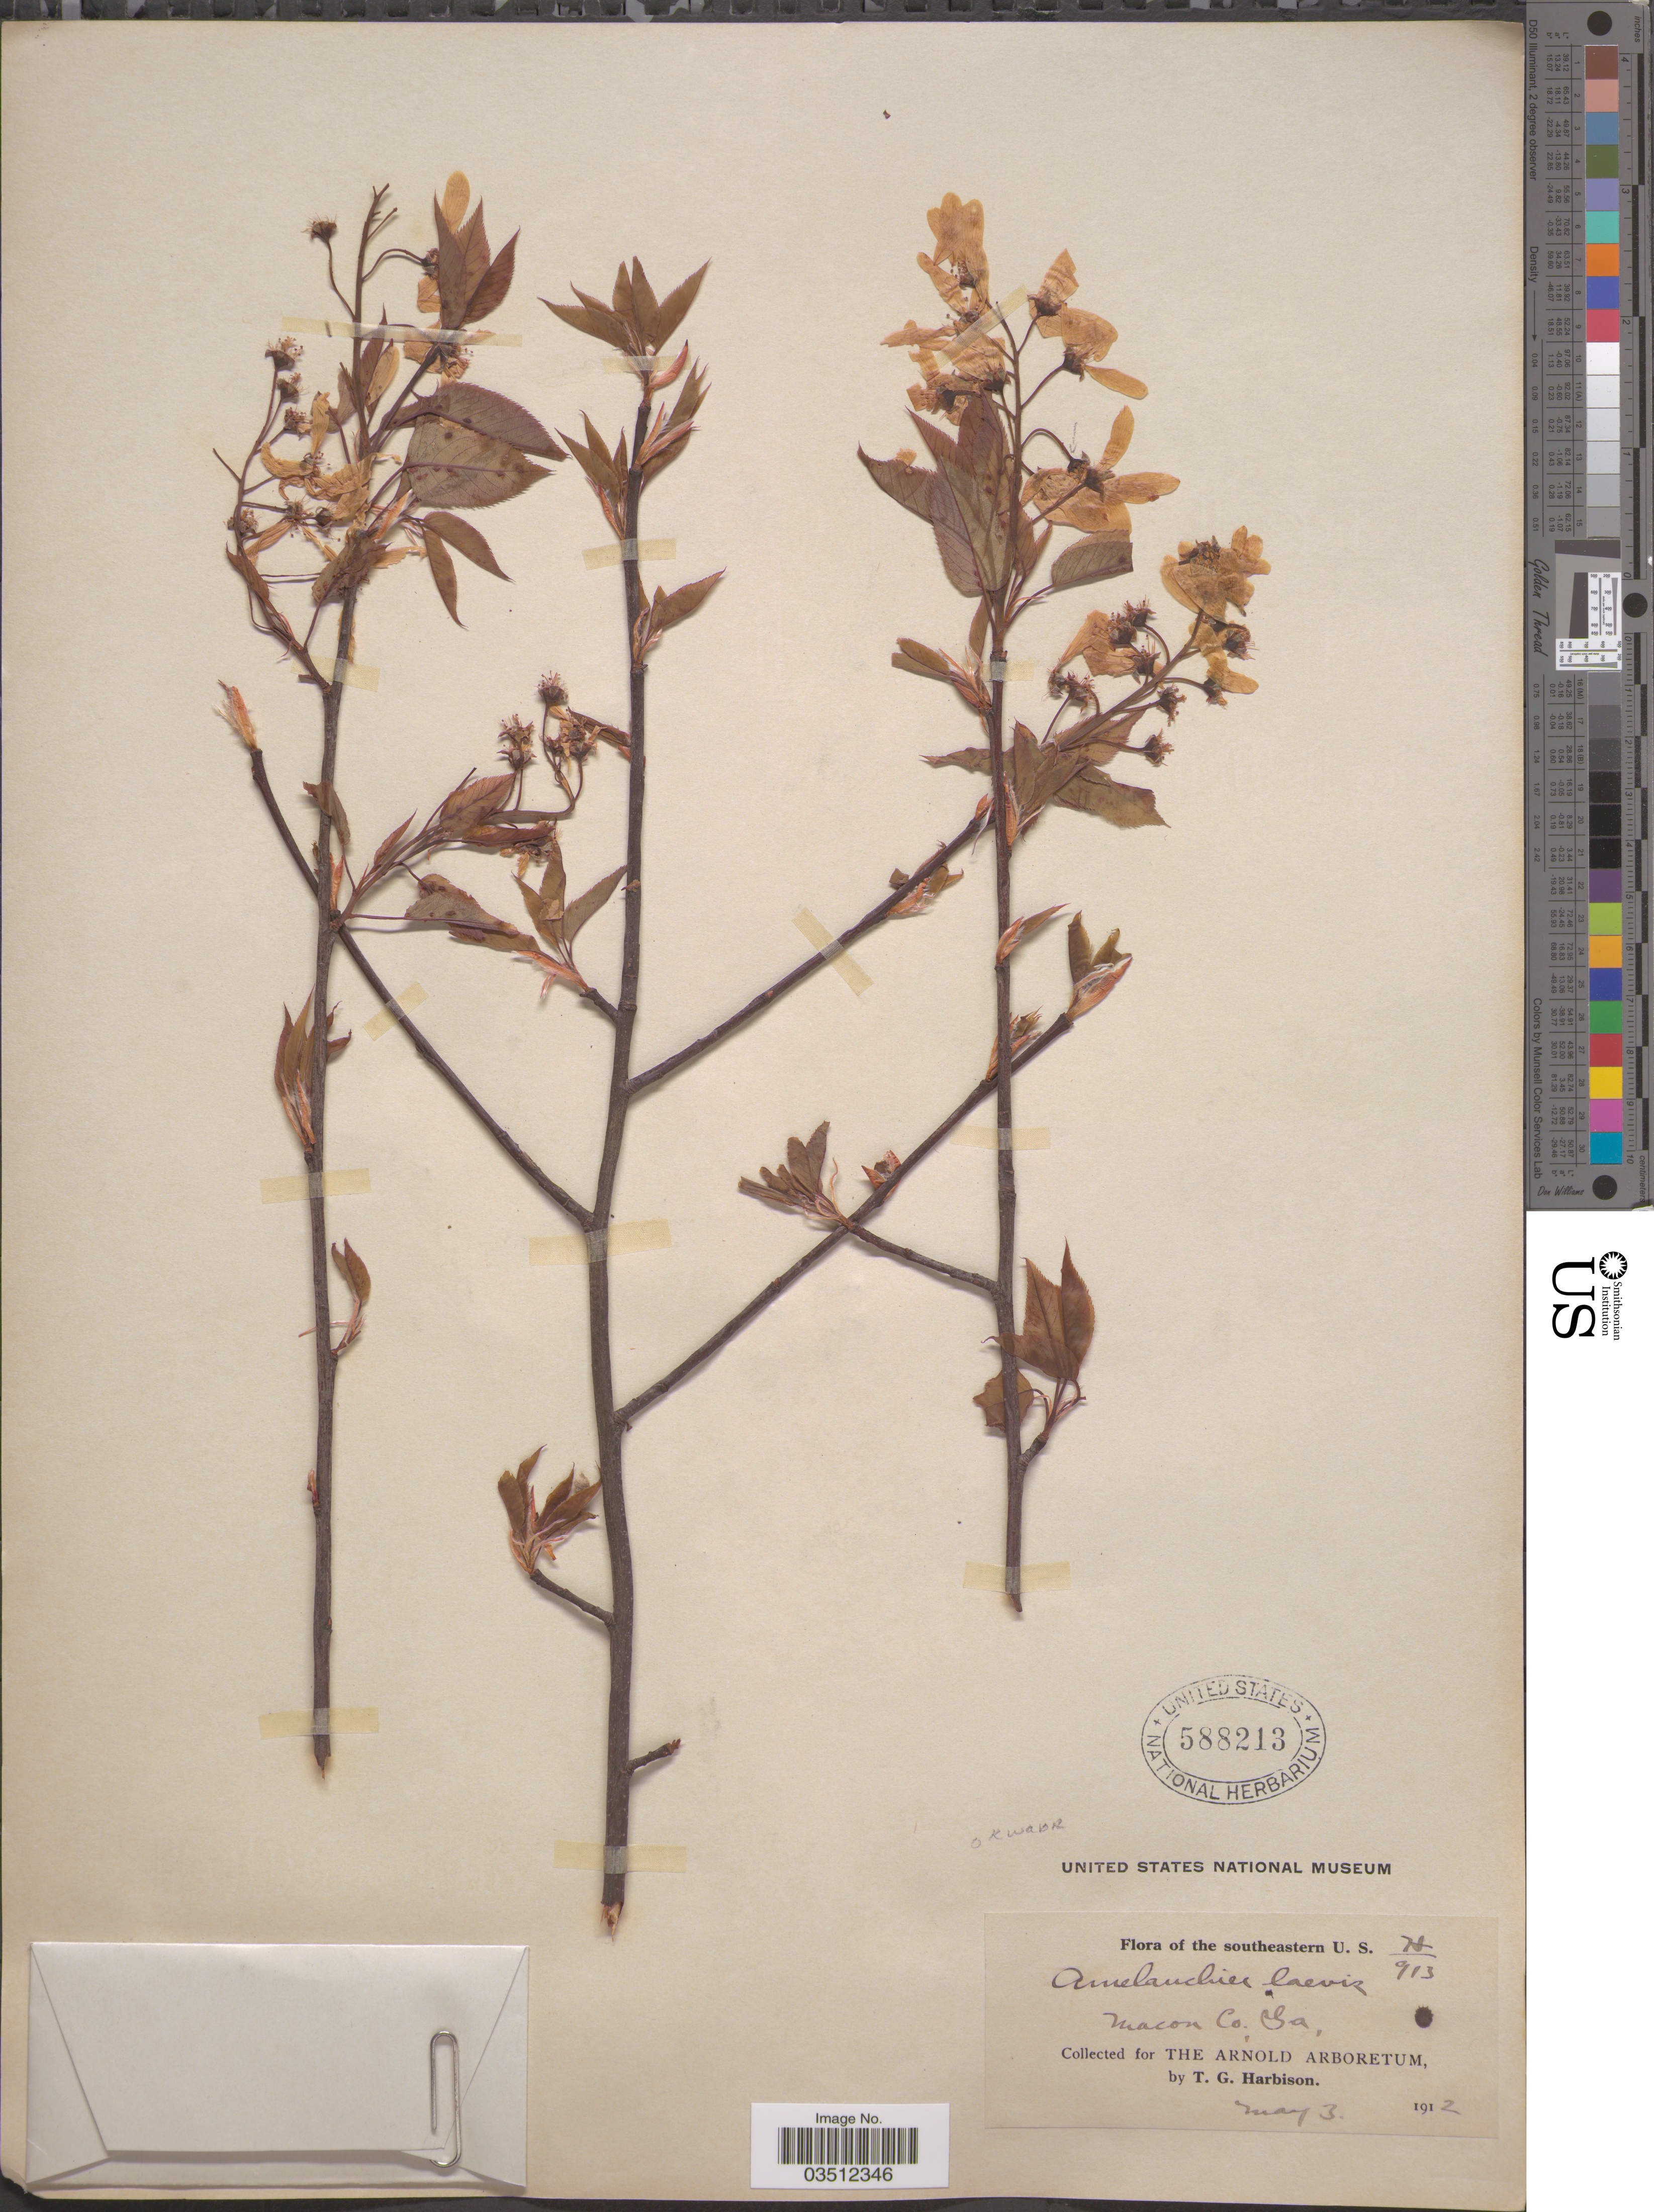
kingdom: Plantae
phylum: Tracheophyta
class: Magnoliopsida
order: Rosales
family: Rosaceae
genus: Amelanchier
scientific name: Amelanchier laevis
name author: Wiegand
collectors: T. Harbison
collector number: H/913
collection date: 1912-05-03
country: United States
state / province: Georgia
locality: Macon Co.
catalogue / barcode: US 588213